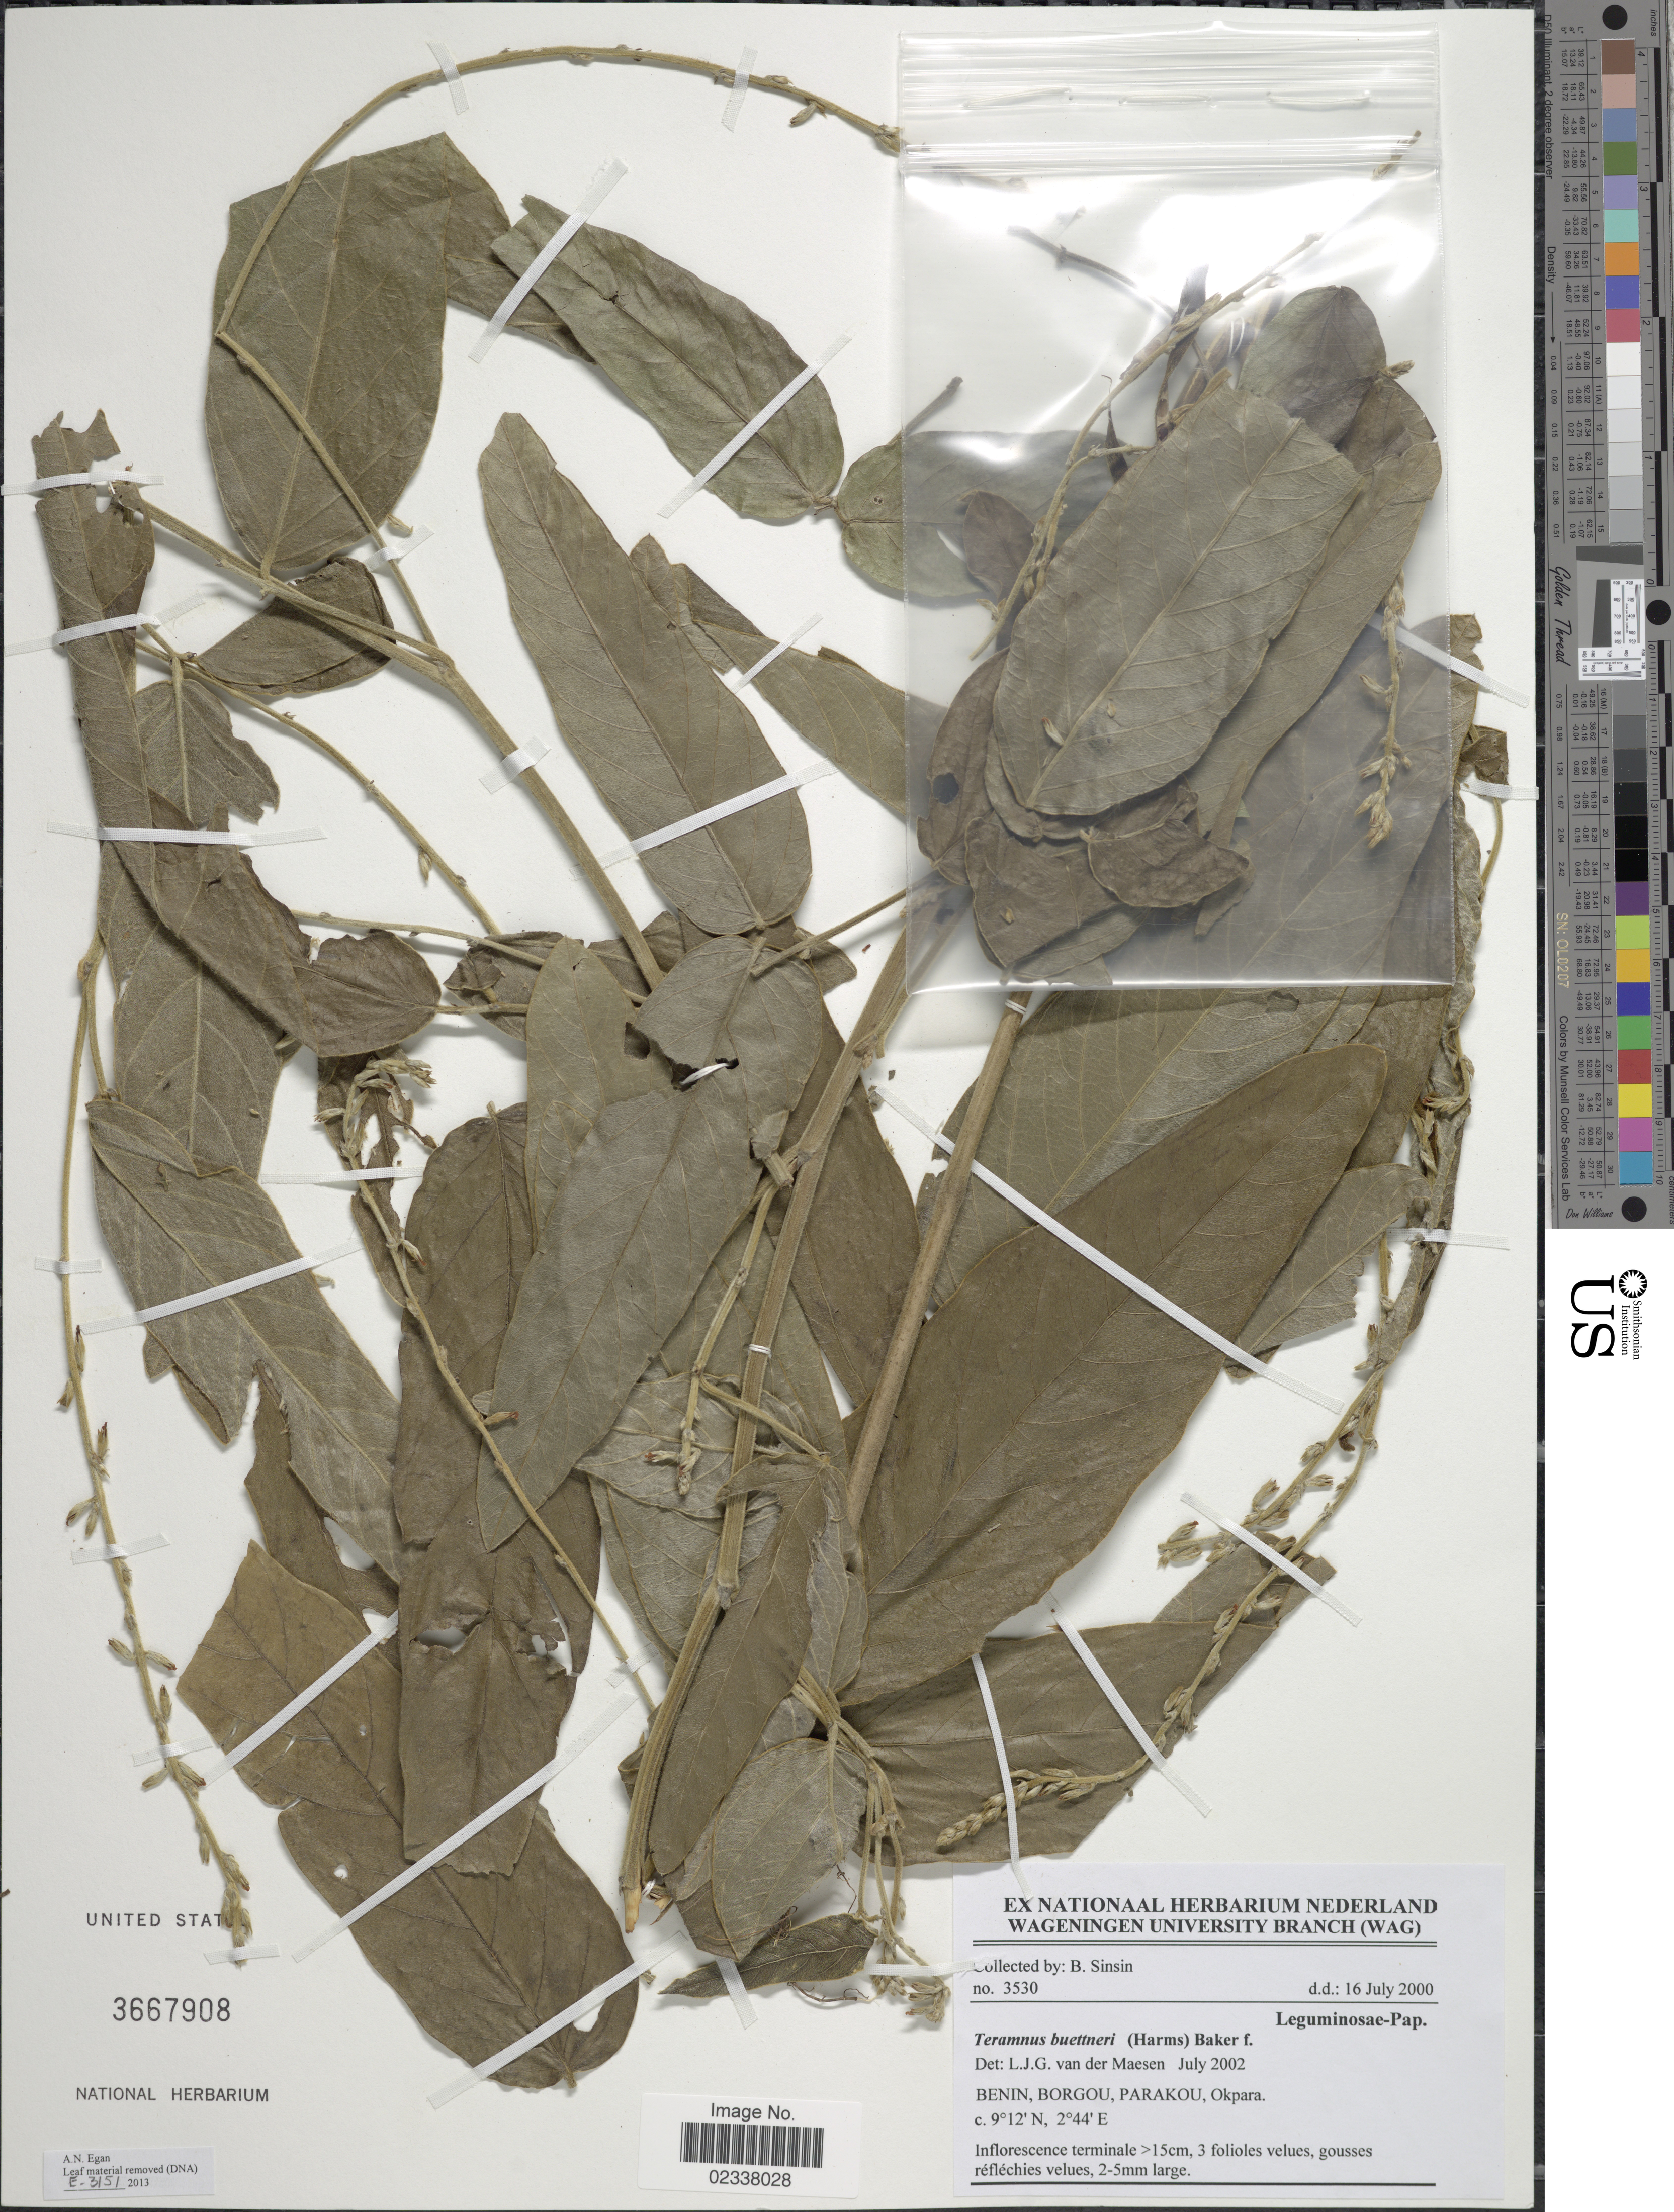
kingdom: Plantae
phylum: Tracheophyta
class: Magnoliopsida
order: Fabales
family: Fabaceae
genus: Teramnus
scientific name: Teramnus buettneri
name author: (Harms) Baker f.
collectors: B. Sinsin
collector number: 3530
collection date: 2000-07-16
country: Benin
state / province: Borgou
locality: Parakou, Okpara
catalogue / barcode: US 3667908